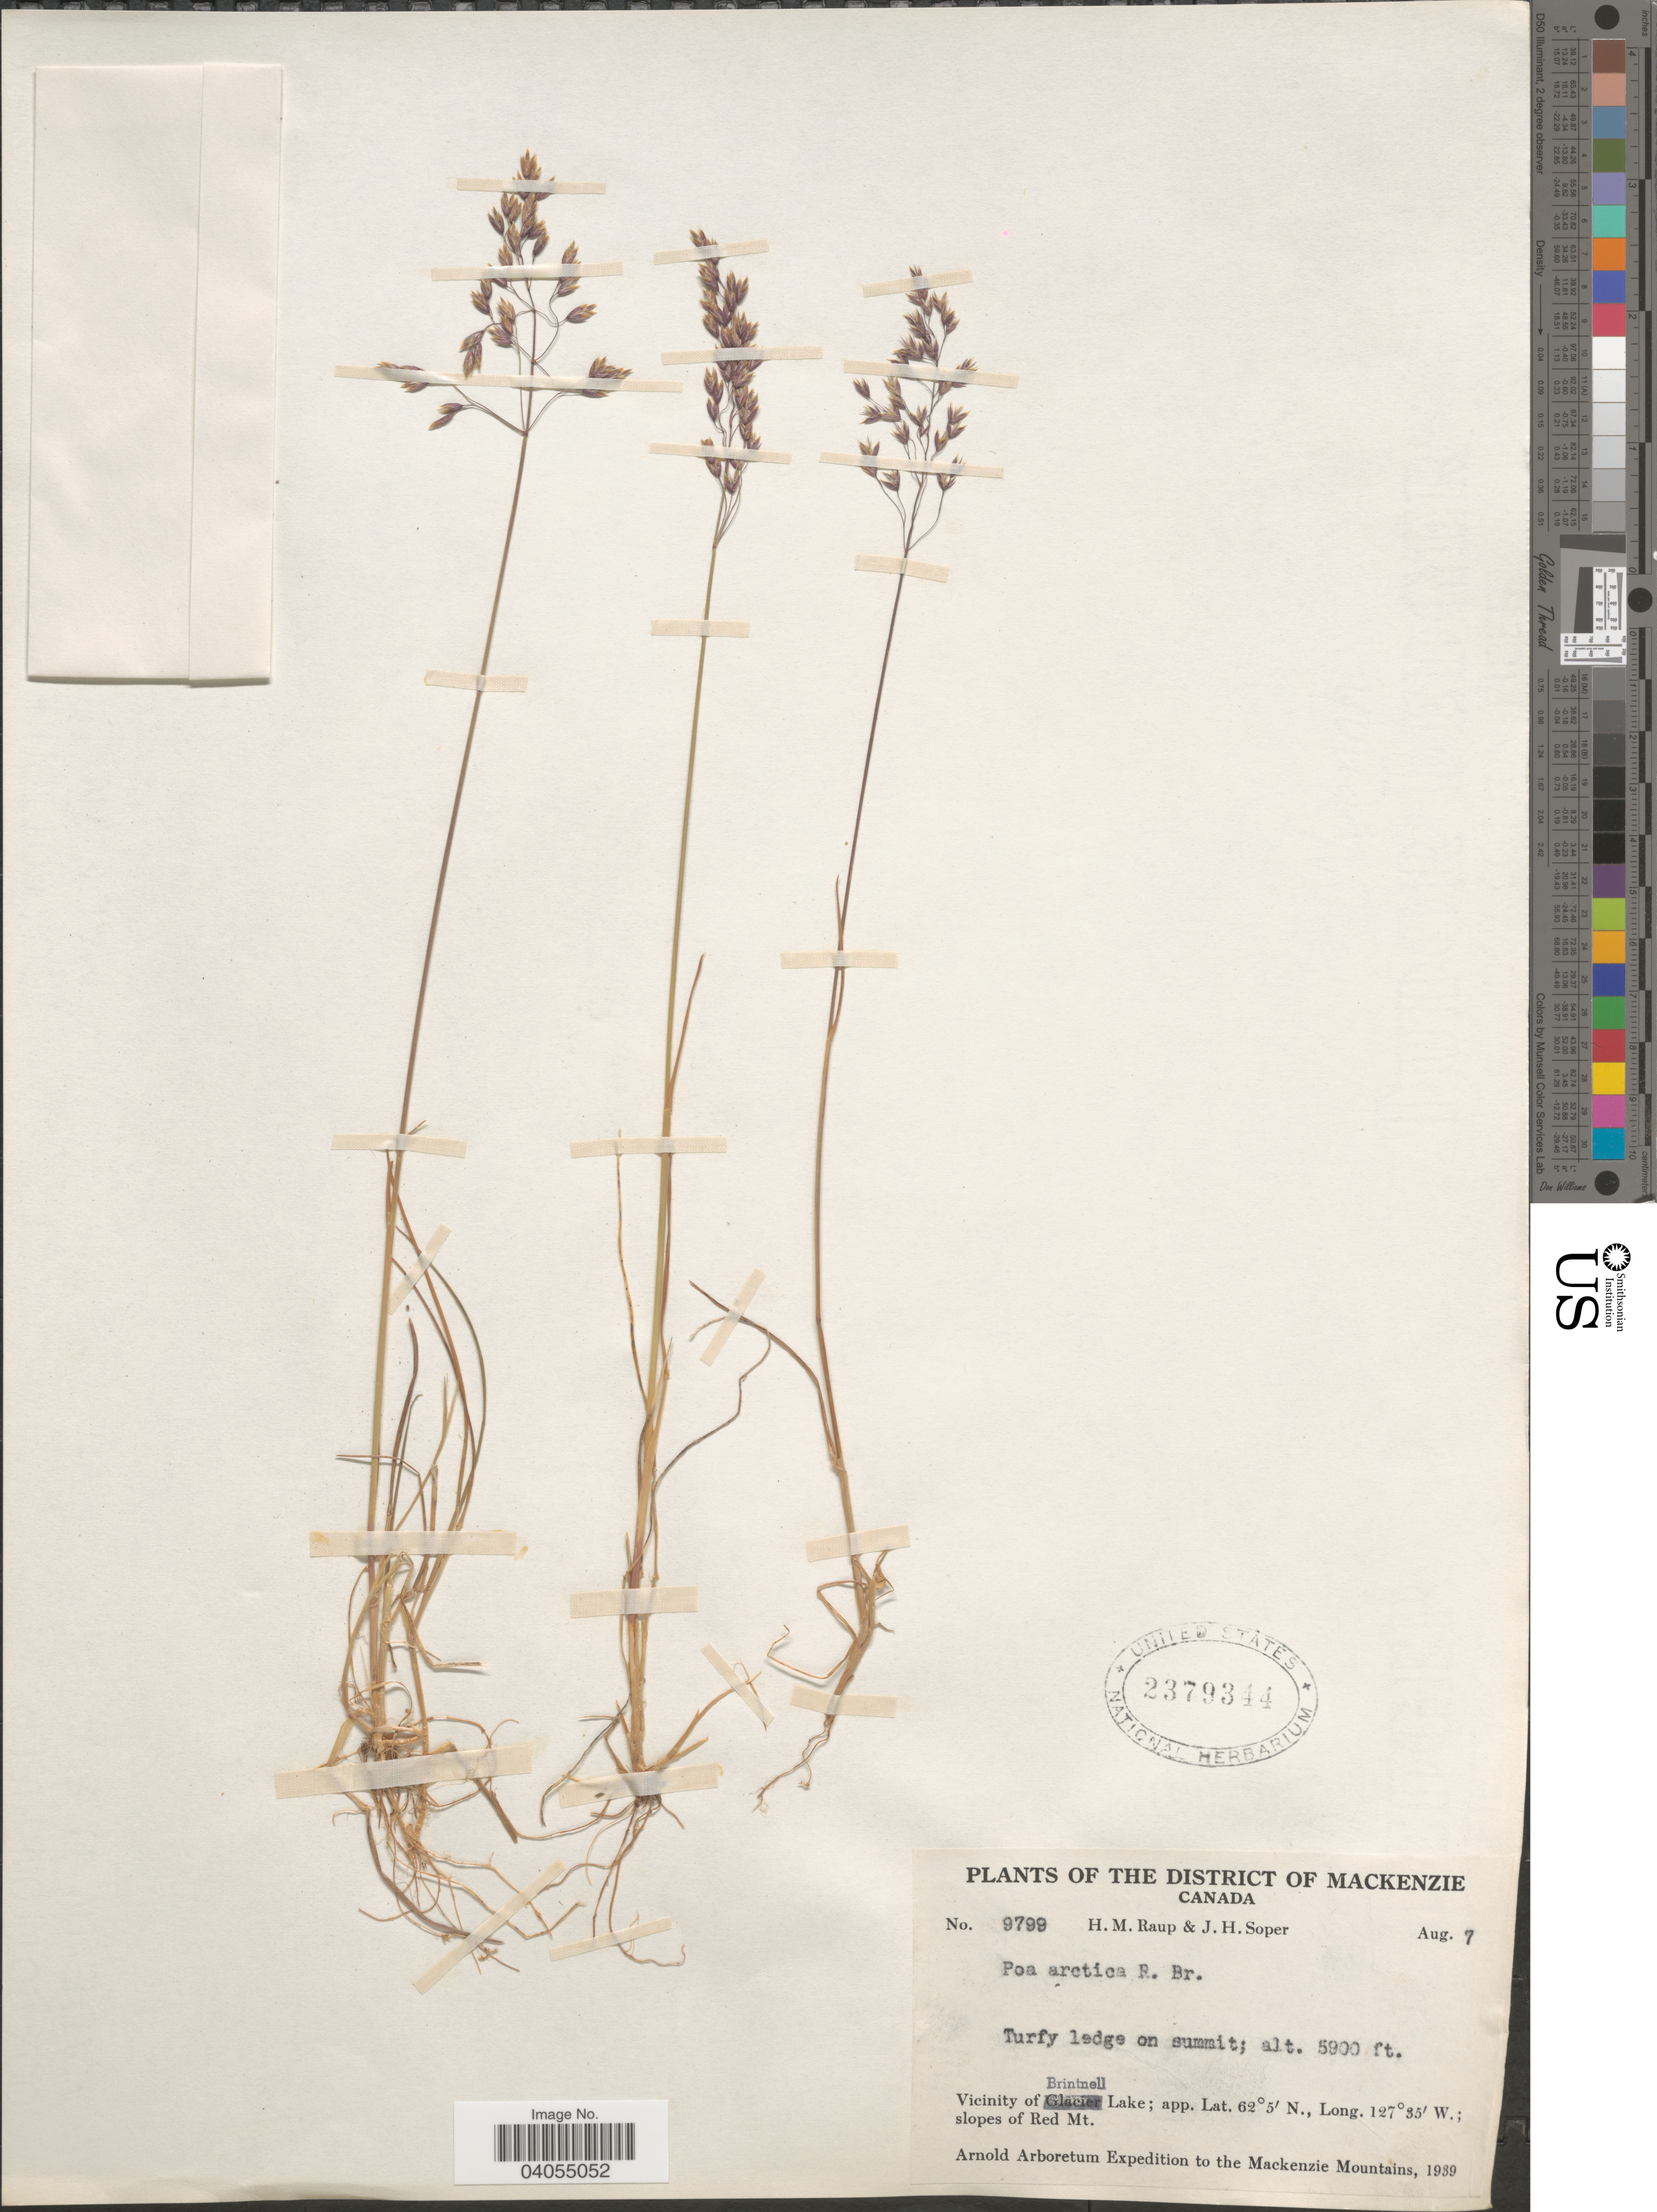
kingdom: Plantae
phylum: Tracheophyta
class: Liliopsida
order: Poales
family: Poaceae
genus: Poa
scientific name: Poa arctica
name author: R. Br.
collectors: H. Raup & J. H. Soper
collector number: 9799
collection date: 1939-08-07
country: Canada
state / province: Alberta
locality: District of Mackenzie. Vicinity of Brintnell Lake; slopes of Red Mt. Mackenzie Mountains.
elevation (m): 1798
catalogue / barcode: US 2379344